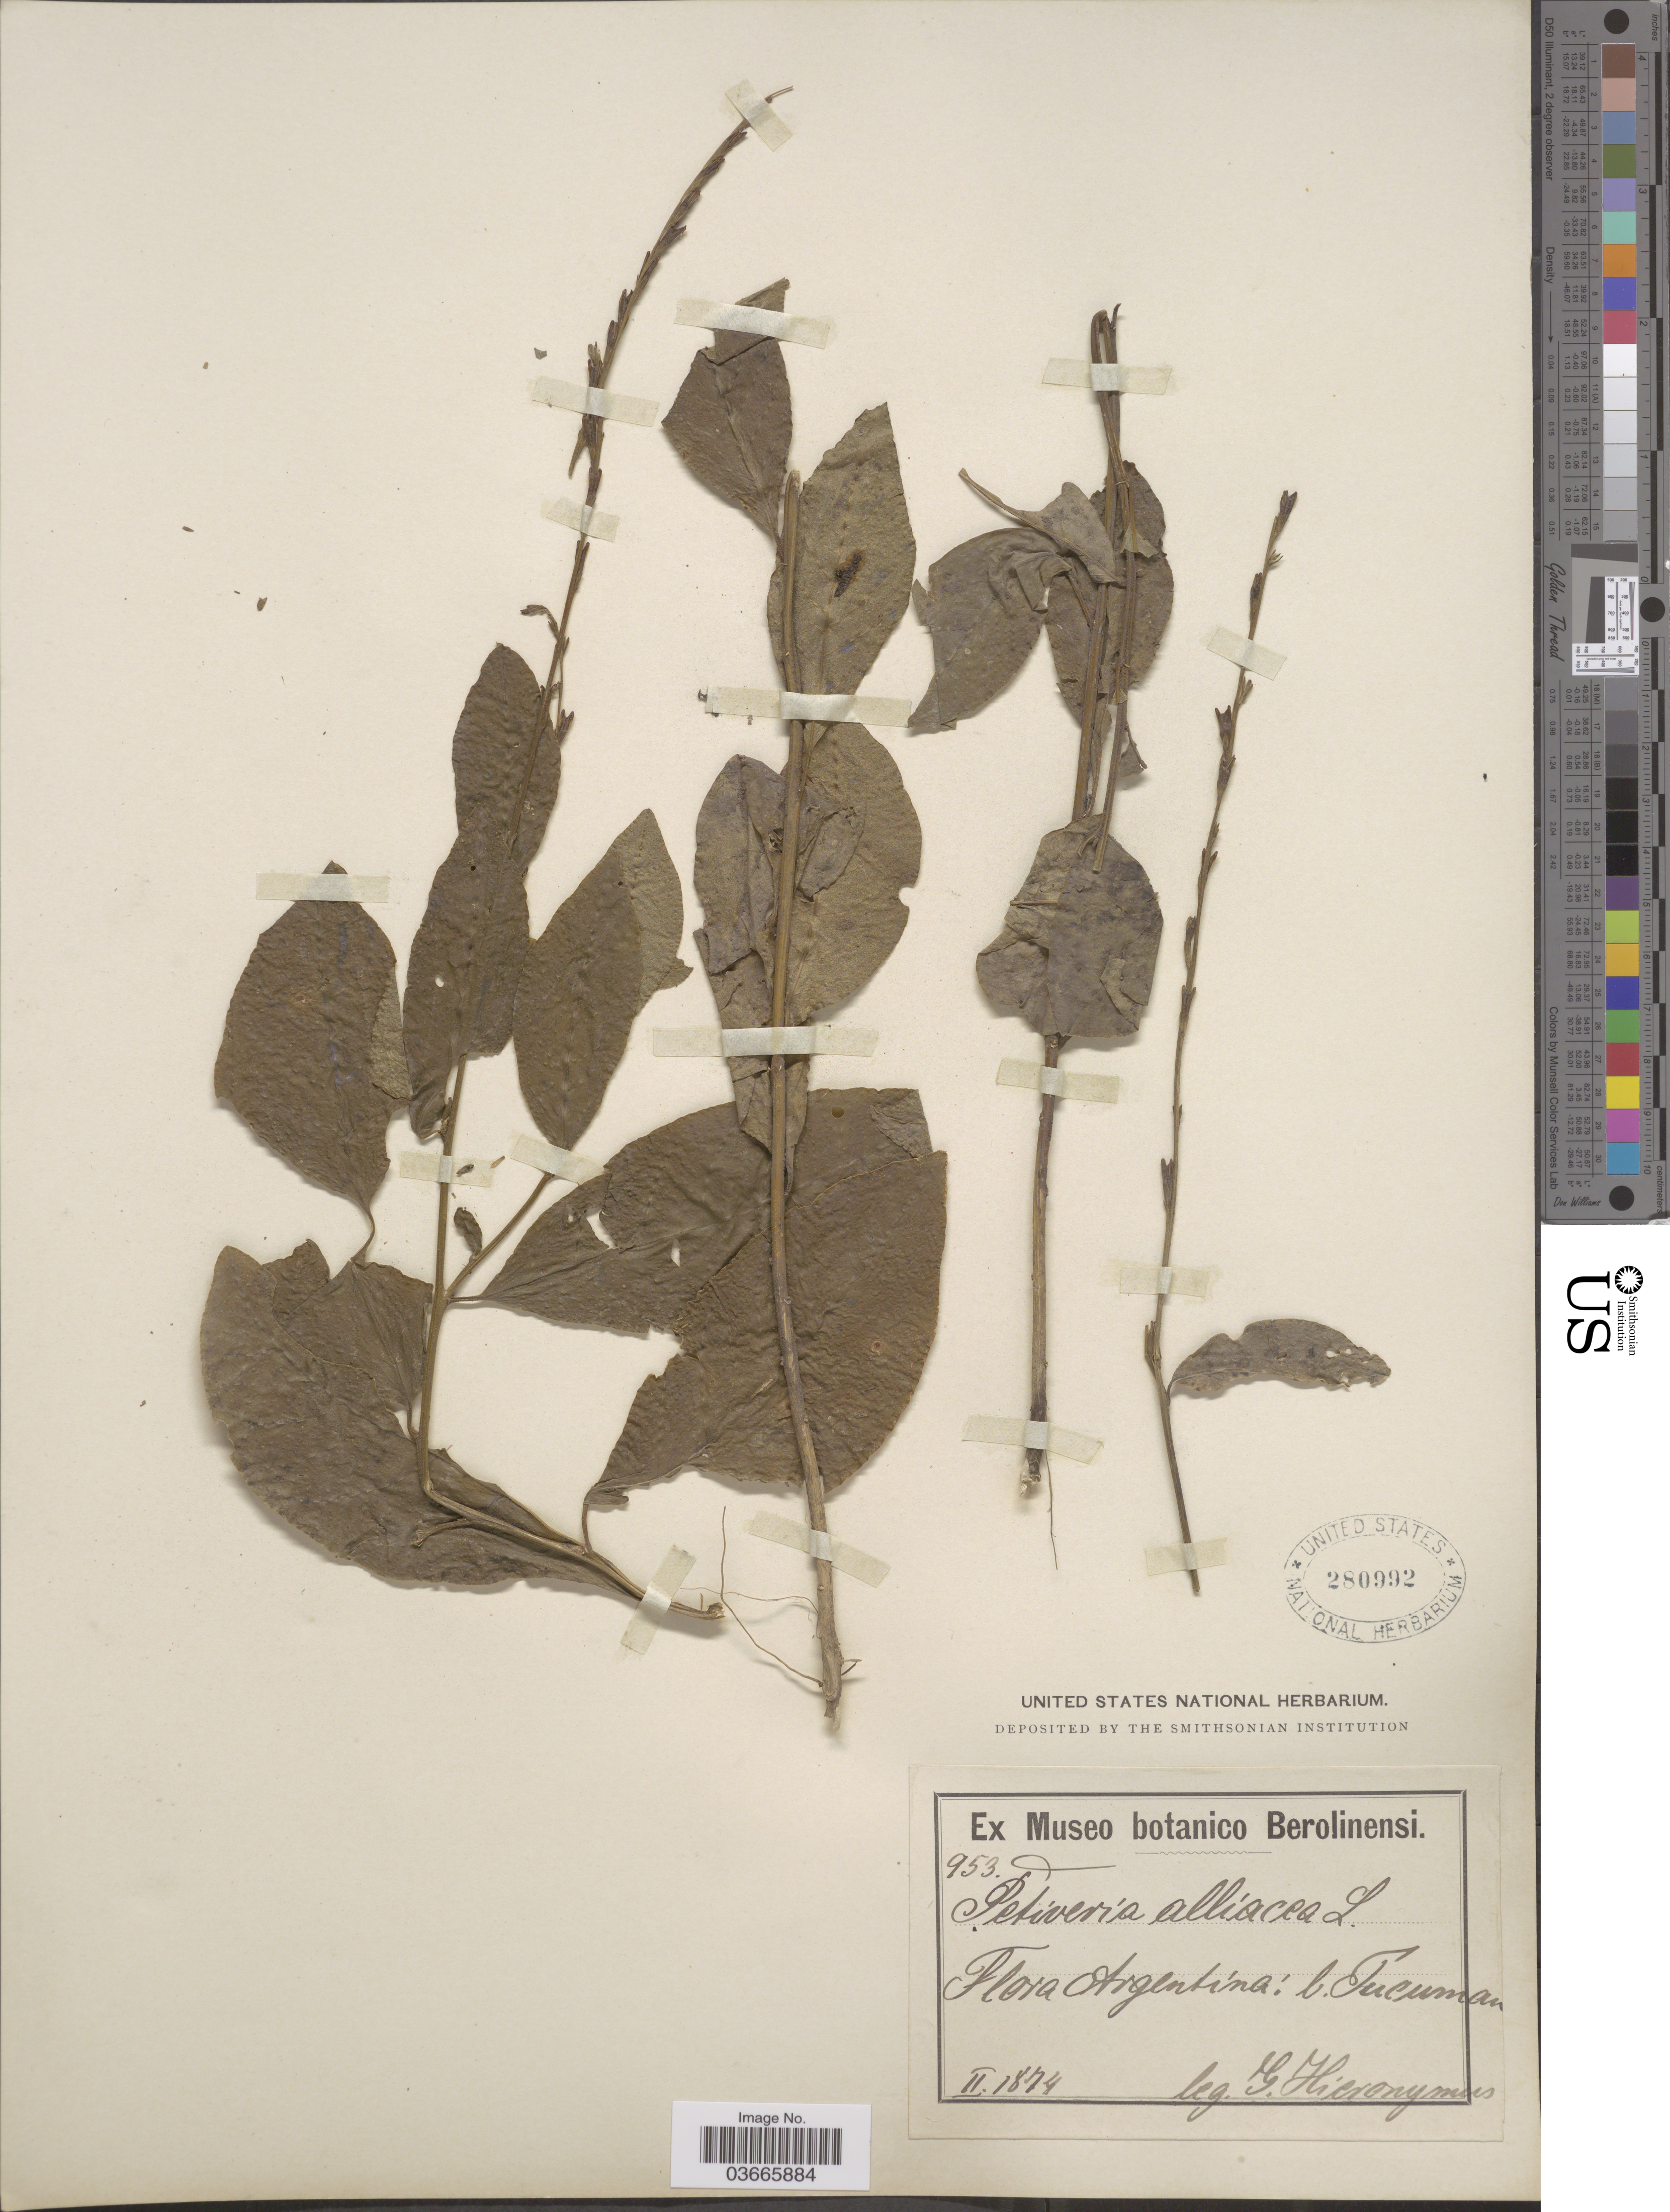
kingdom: Plantae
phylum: Tracheophyta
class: Magnoliopsida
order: Caryophyllales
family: Phytolaccaceae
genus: Petiveria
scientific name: Petiveria alliacea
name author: L.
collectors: G. H. Hieronymus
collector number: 953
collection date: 1874-02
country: Argentina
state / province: Tucuman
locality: Tucuman.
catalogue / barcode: US 280992